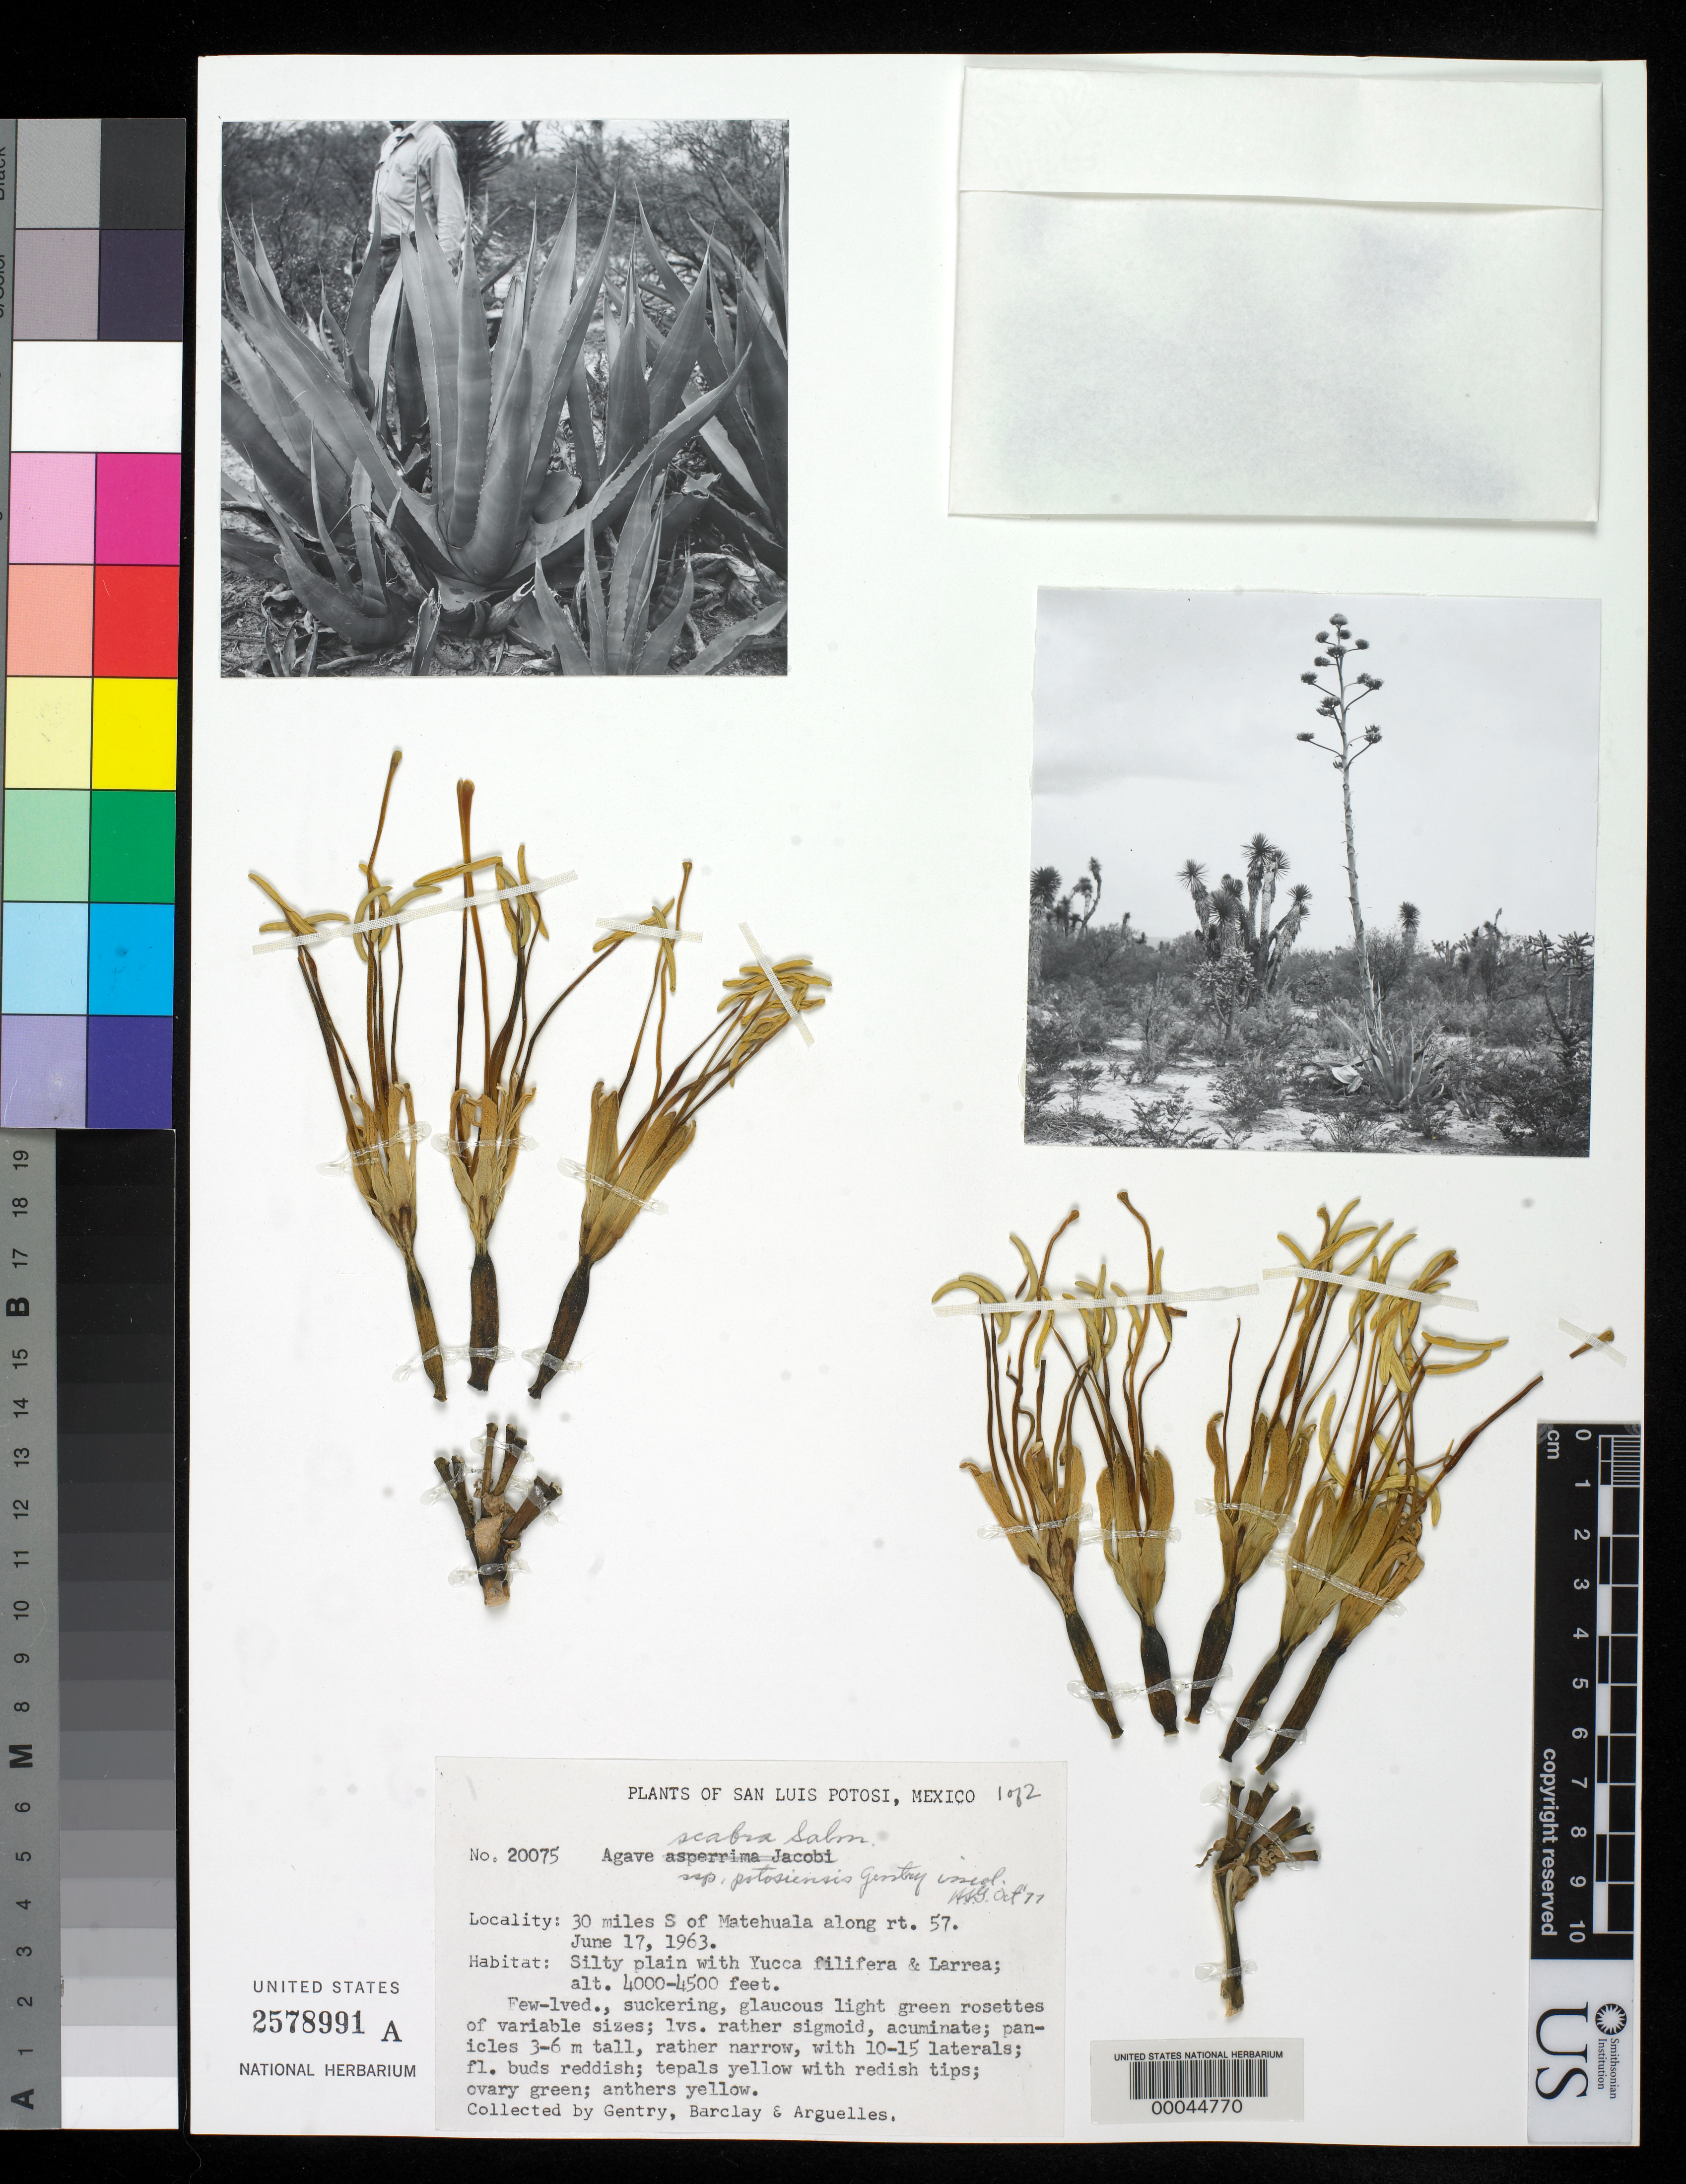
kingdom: Plantae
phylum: Tracheophyta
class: Liliopsida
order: Asparagales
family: Asparagaceae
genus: Agave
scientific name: Agave scabra subsp. potosiensis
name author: Gentry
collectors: H. S. Gentry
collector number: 20075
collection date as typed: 17 Jun 1963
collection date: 1963-06-17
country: Mexico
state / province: San Luis Potosí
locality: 30 mi S of Matehuala along rt 57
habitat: Silty plain with yucca filifera & larrea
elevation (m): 1219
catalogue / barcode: US 2578991A